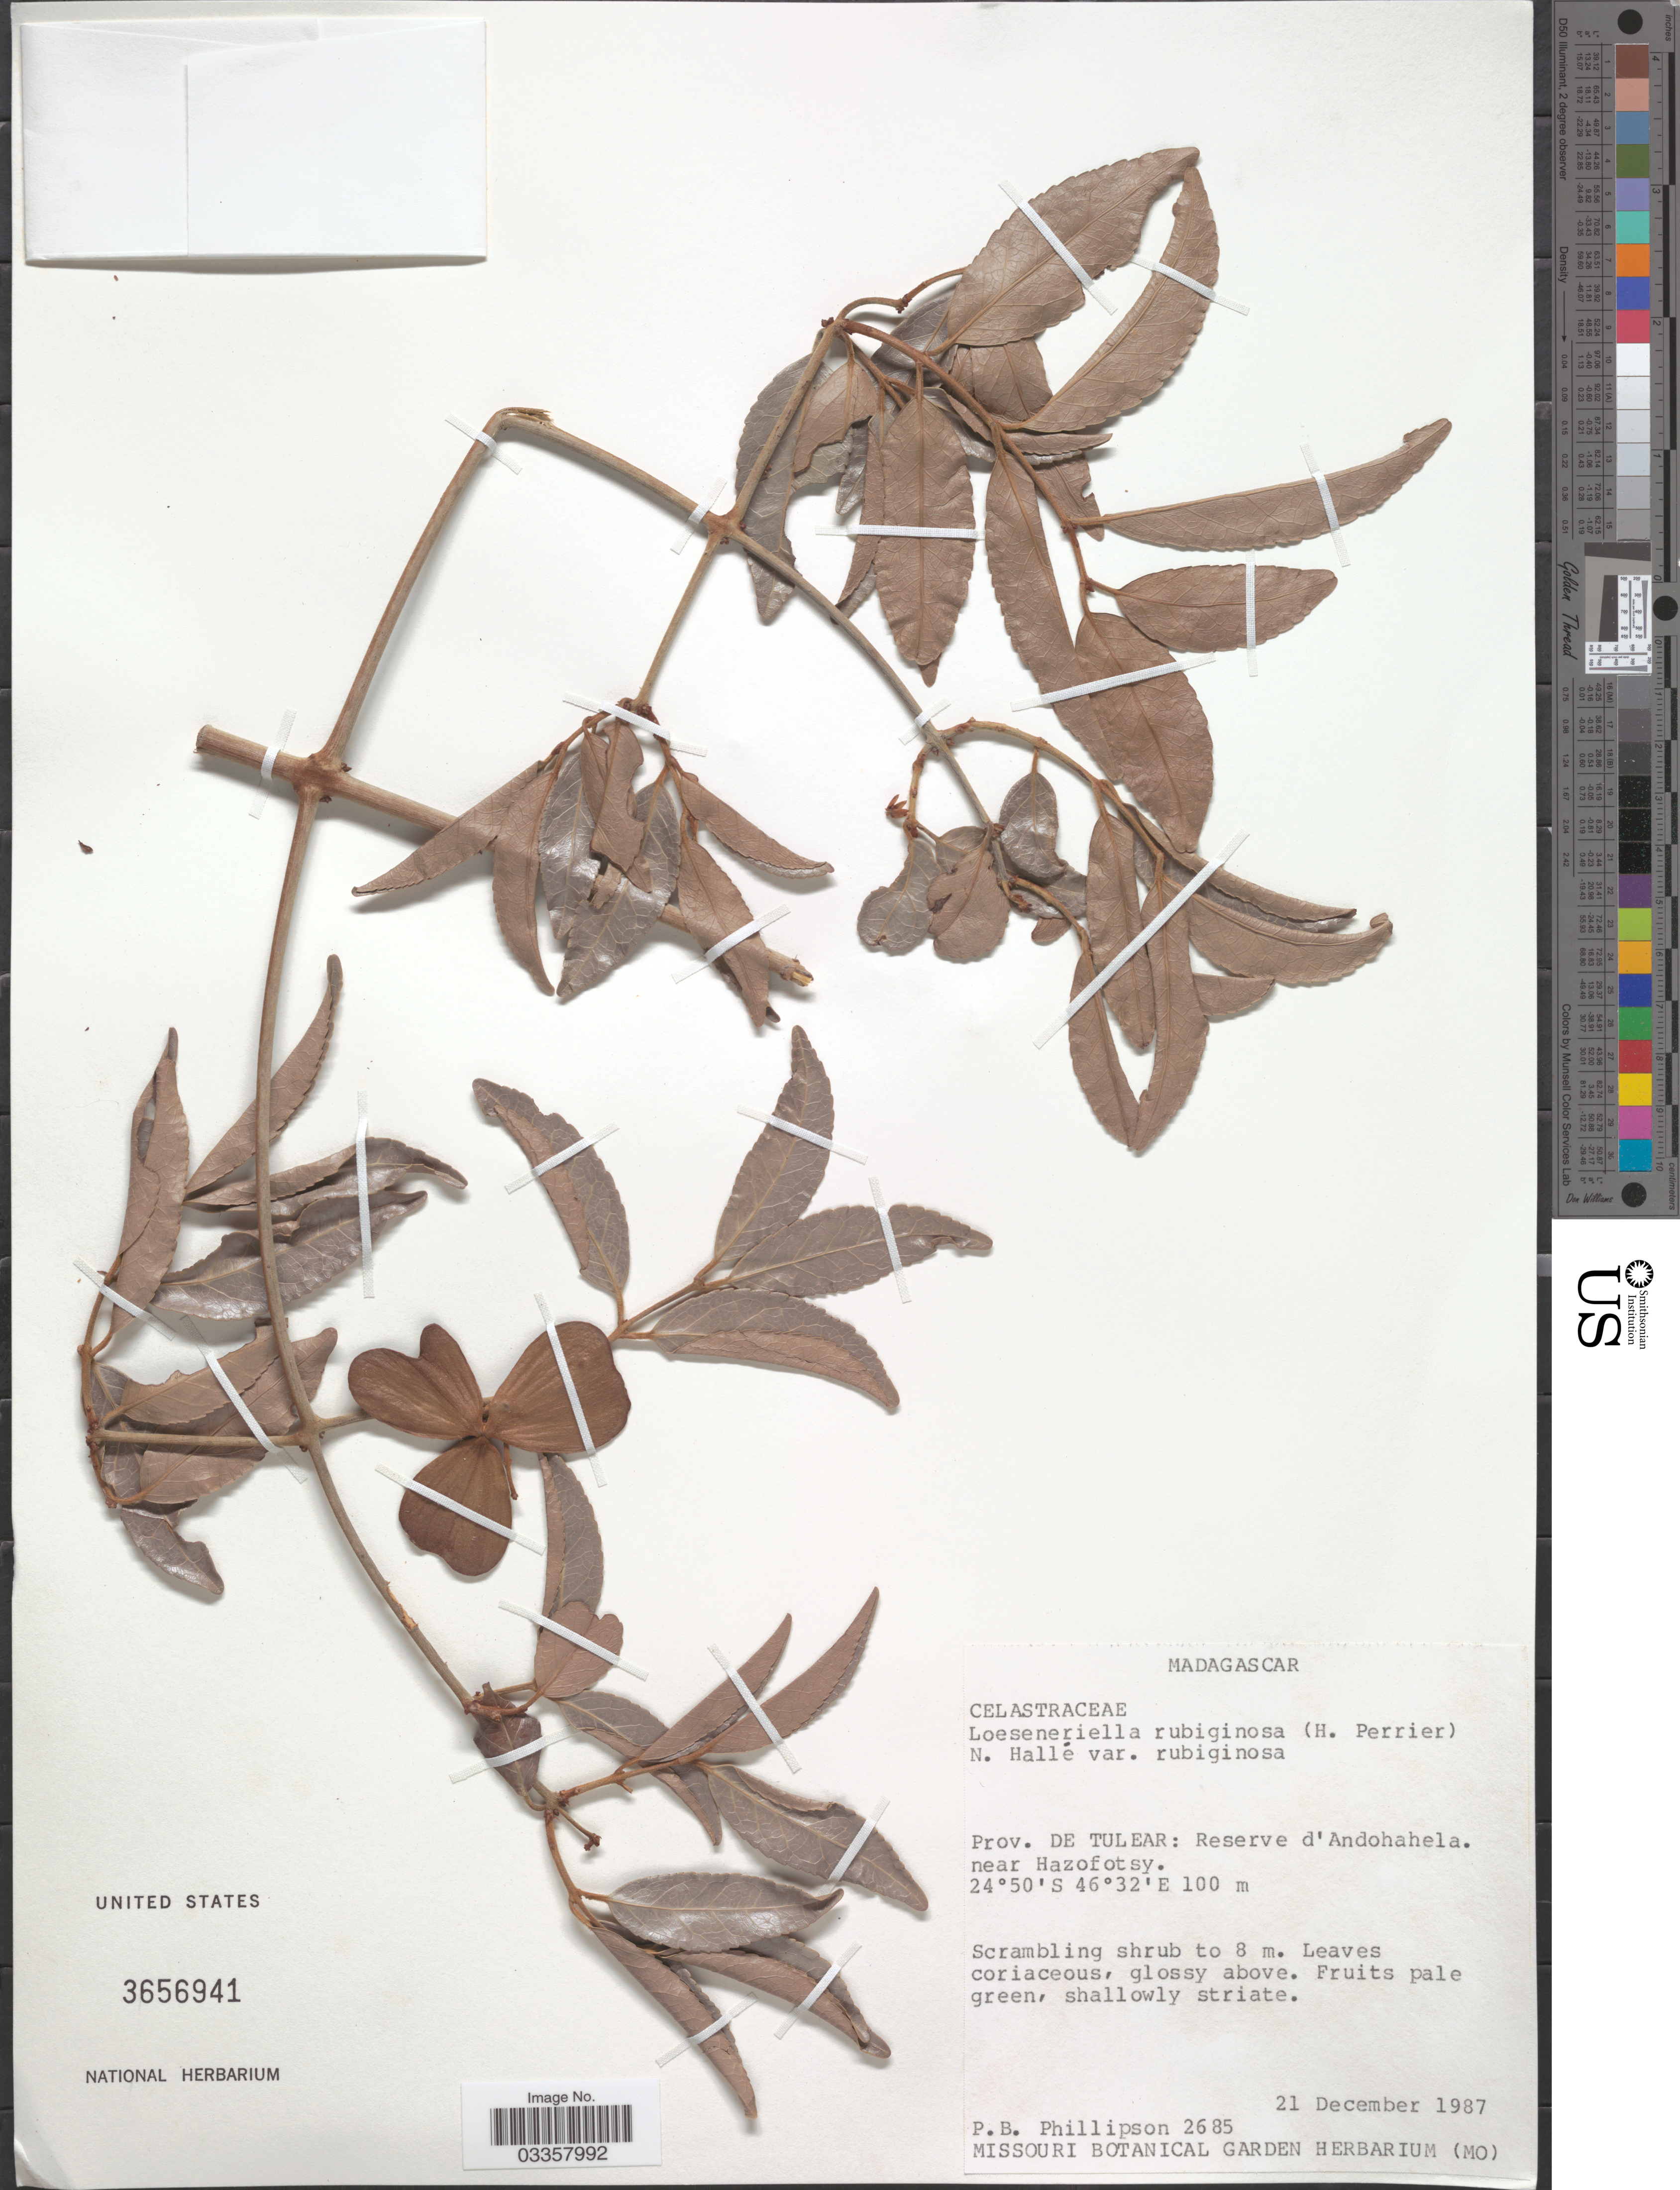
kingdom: Plantae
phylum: Tracheophyta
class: Magnoliopsida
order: Celastrales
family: Celastraceae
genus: Loeseneriella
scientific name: Loeseneriella rubiginosa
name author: (H. Perrier) N. Hallé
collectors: P. B. Phillipson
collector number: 2685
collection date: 1987-12-21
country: Madagascar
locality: Prov. de Tulear: Reserve d'Andohahela. near Hazofotsy.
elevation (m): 100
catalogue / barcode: US 3656941